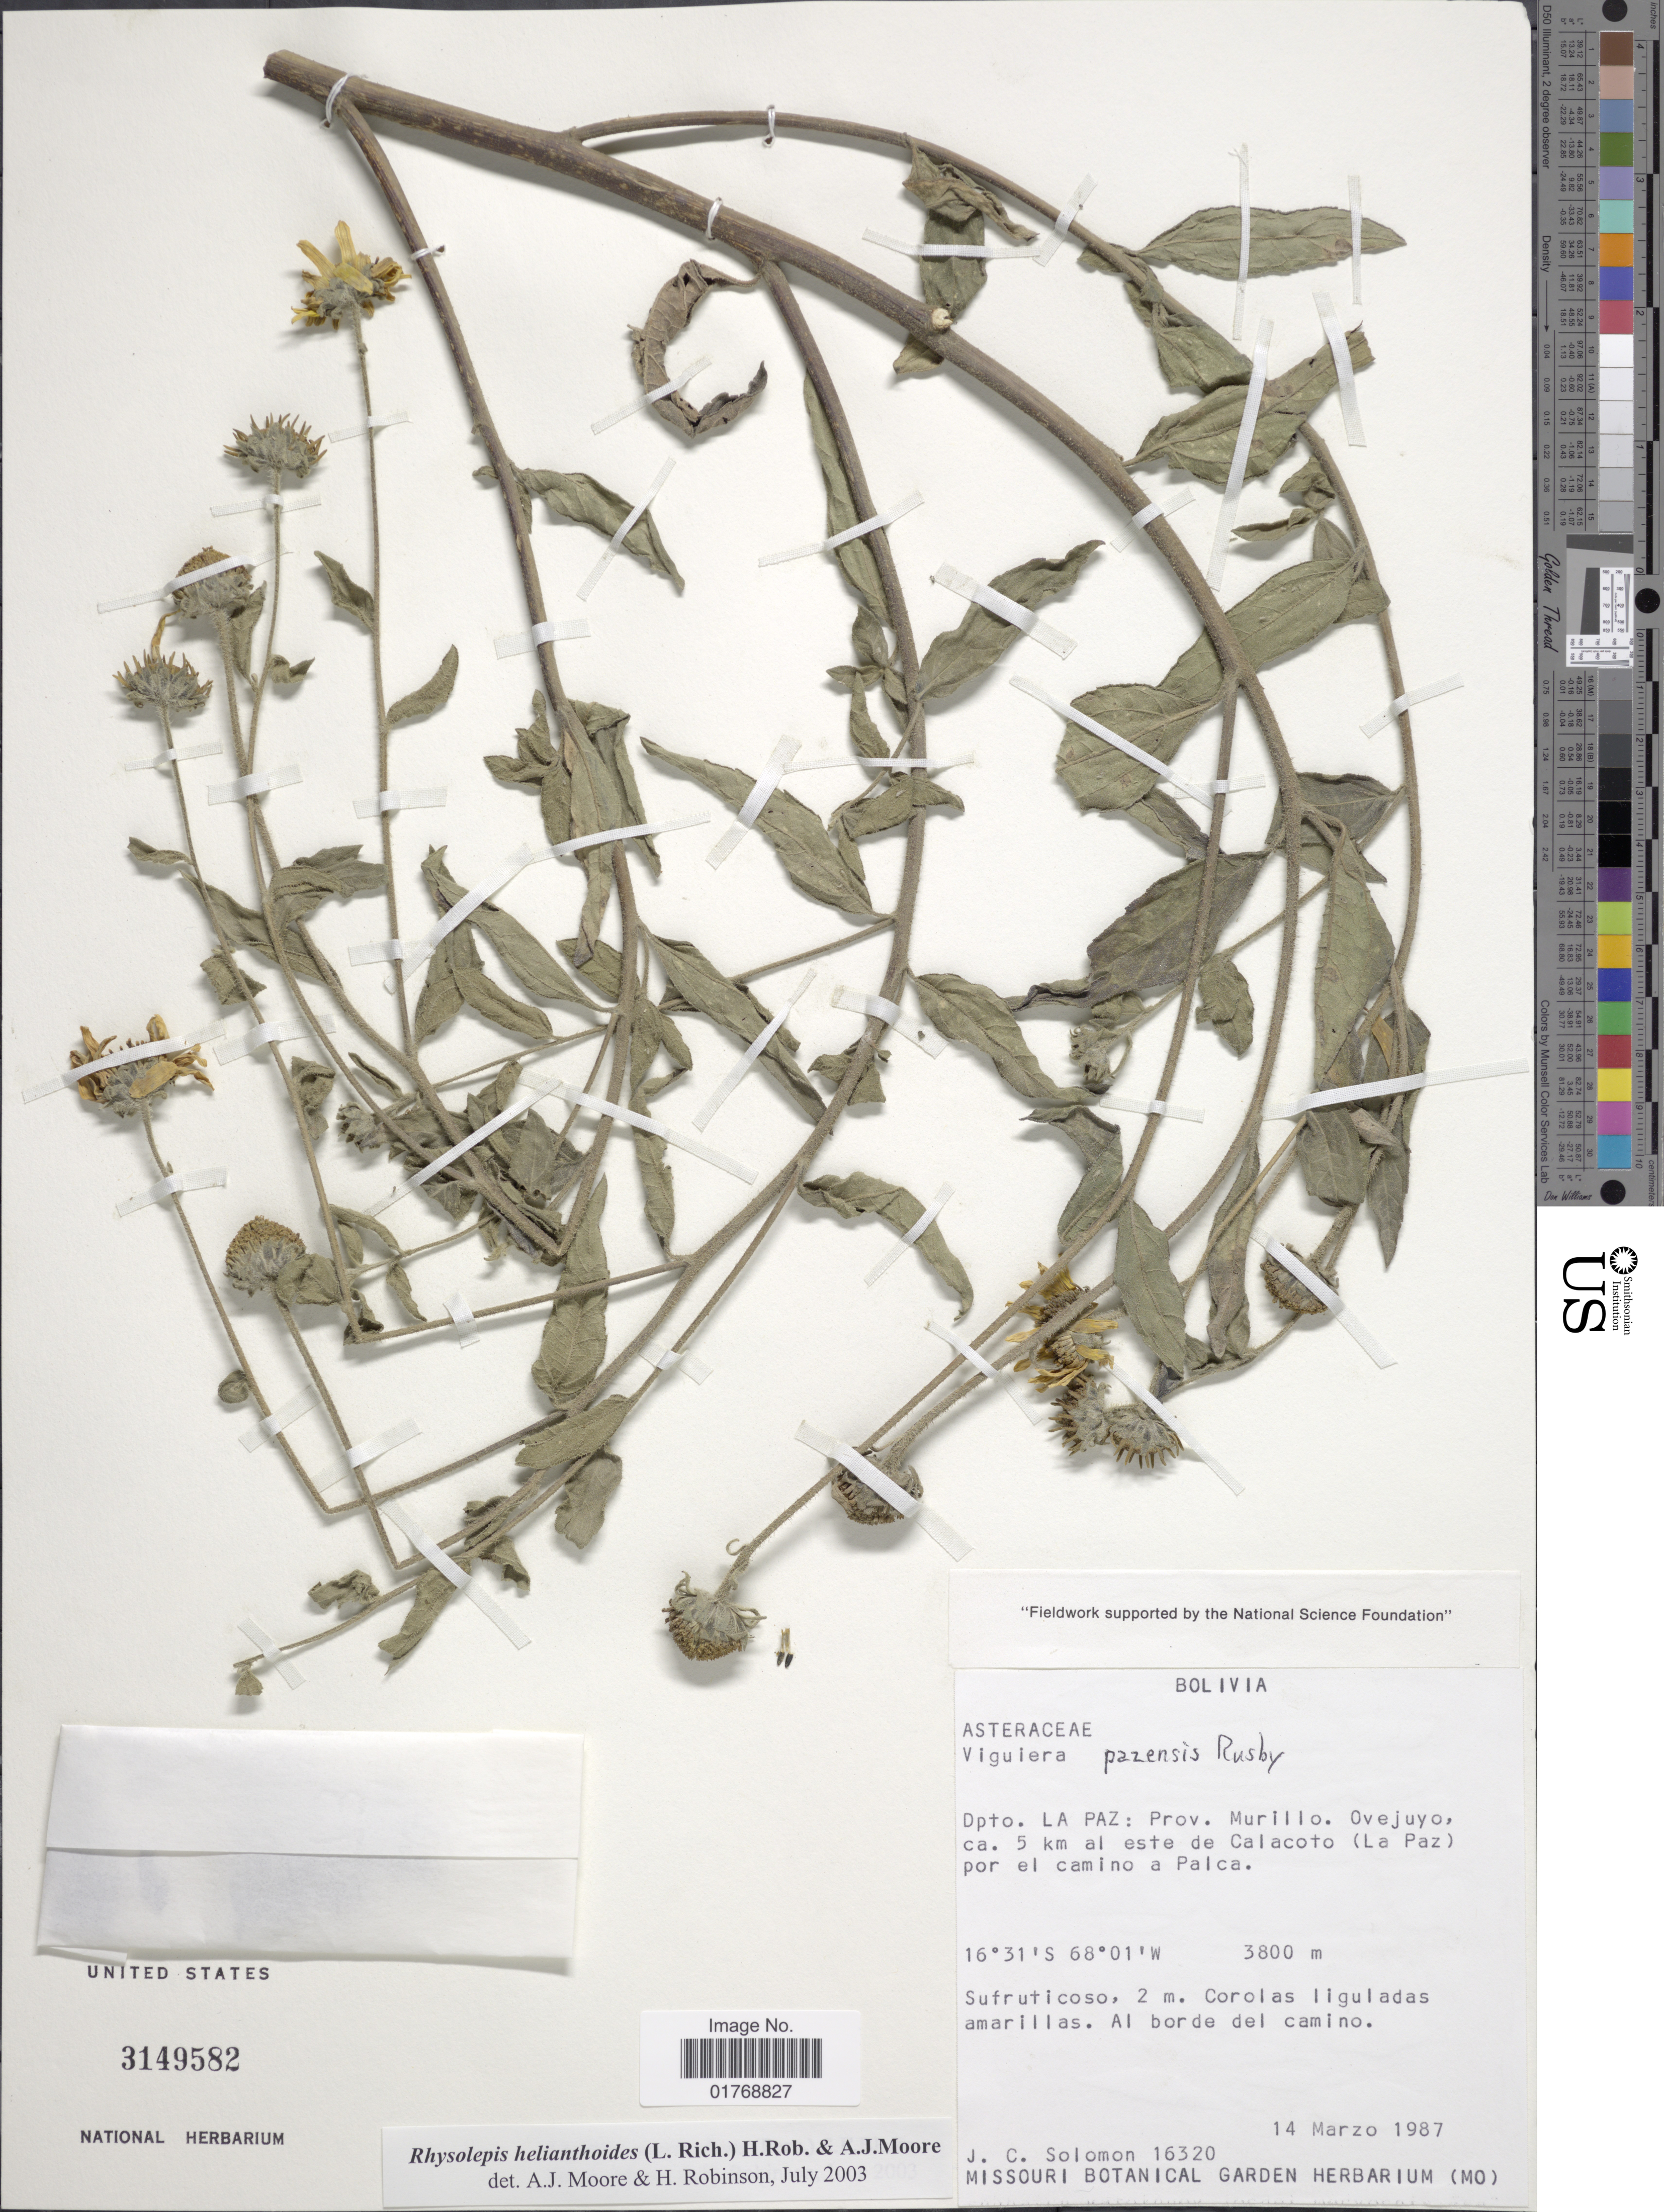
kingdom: Plantae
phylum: Tracheophyta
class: Magnoliopsida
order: Asterales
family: Asteraceae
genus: Viguiera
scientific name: Viguiera procumbens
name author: (Pers.) S.F. Blake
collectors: J. C. Solomon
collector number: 16320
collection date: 1987-03-14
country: Bolivia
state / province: La Paz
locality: Dpto. La Paz: Prov. Murillo. Ovejjuyo, ca. 5 km al este de Calacoto (La Paz) por el camino a Palca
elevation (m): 3800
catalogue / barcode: US 3149582